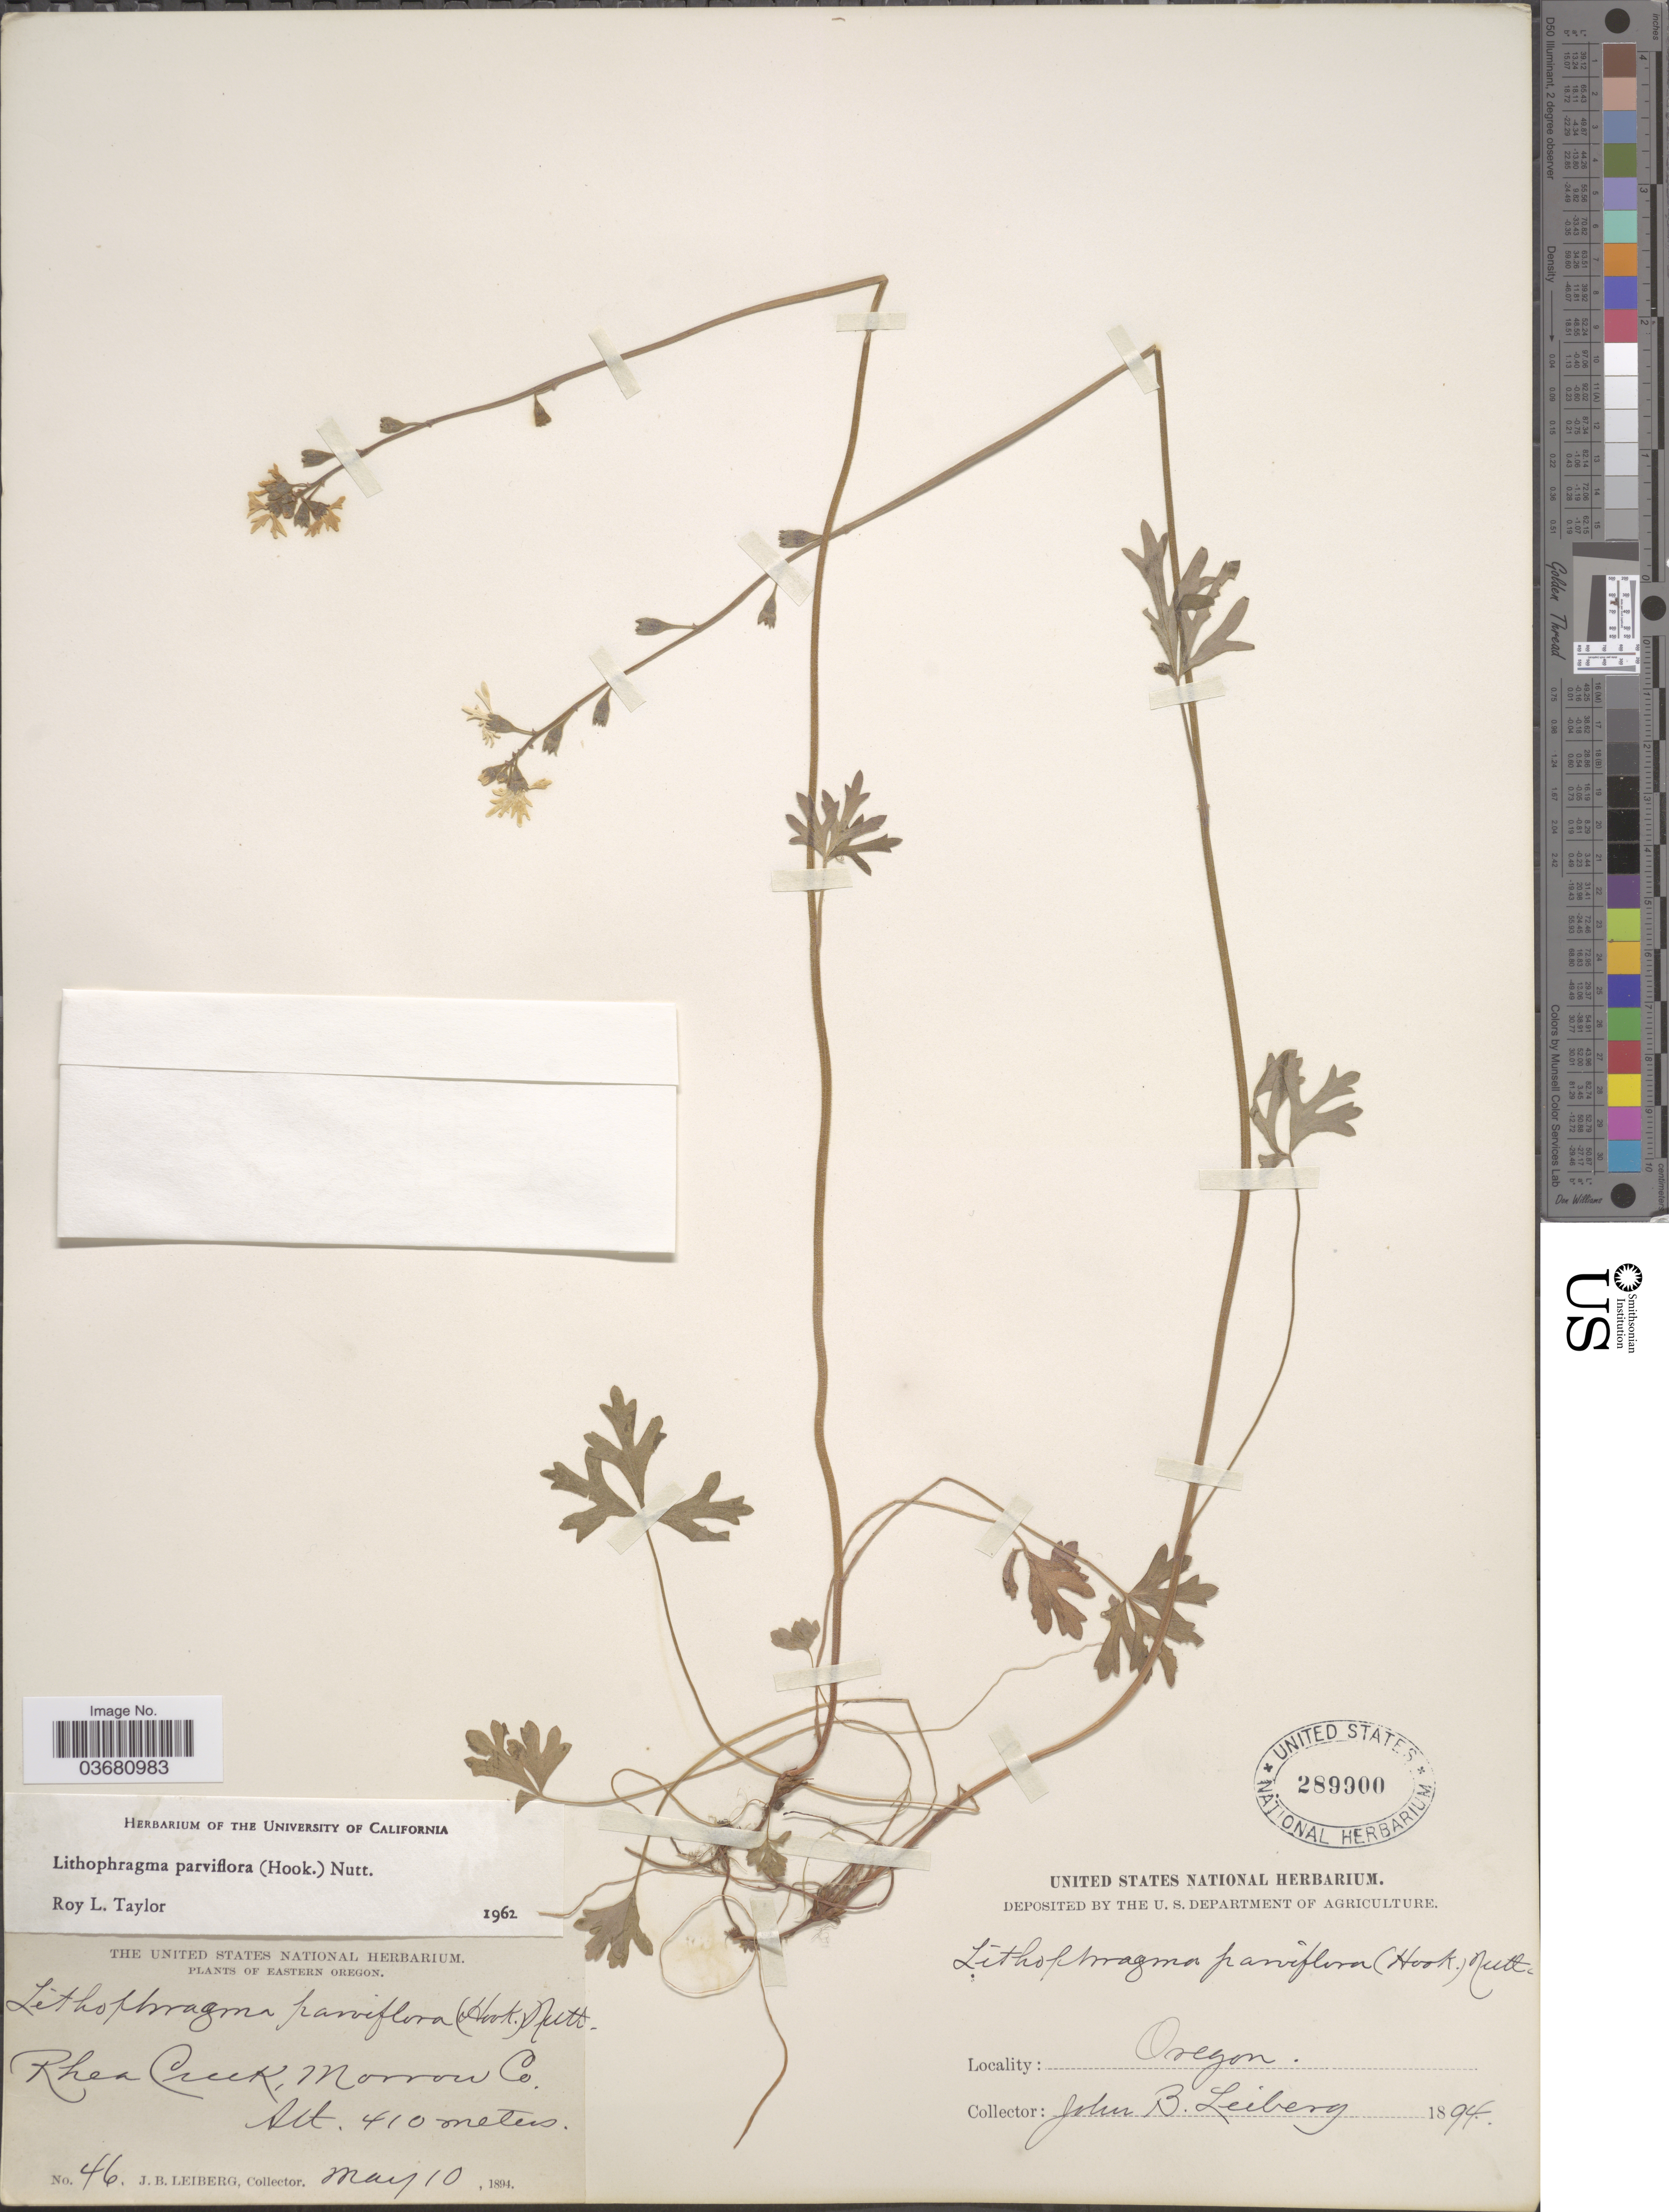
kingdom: Plantae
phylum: Tracheophyta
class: Magnoliopsida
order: Saxifragales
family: Saxifragaceae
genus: Lithophragma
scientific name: Lithophragma parviflorum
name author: (Hook.) Nutt.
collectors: J. B. Leiberg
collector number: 46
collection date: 1894-05-10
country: United States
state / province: Oregon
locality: Eastern Oregon. Rhea Creek, Morron Co.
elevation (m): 410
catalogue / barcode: US 289900